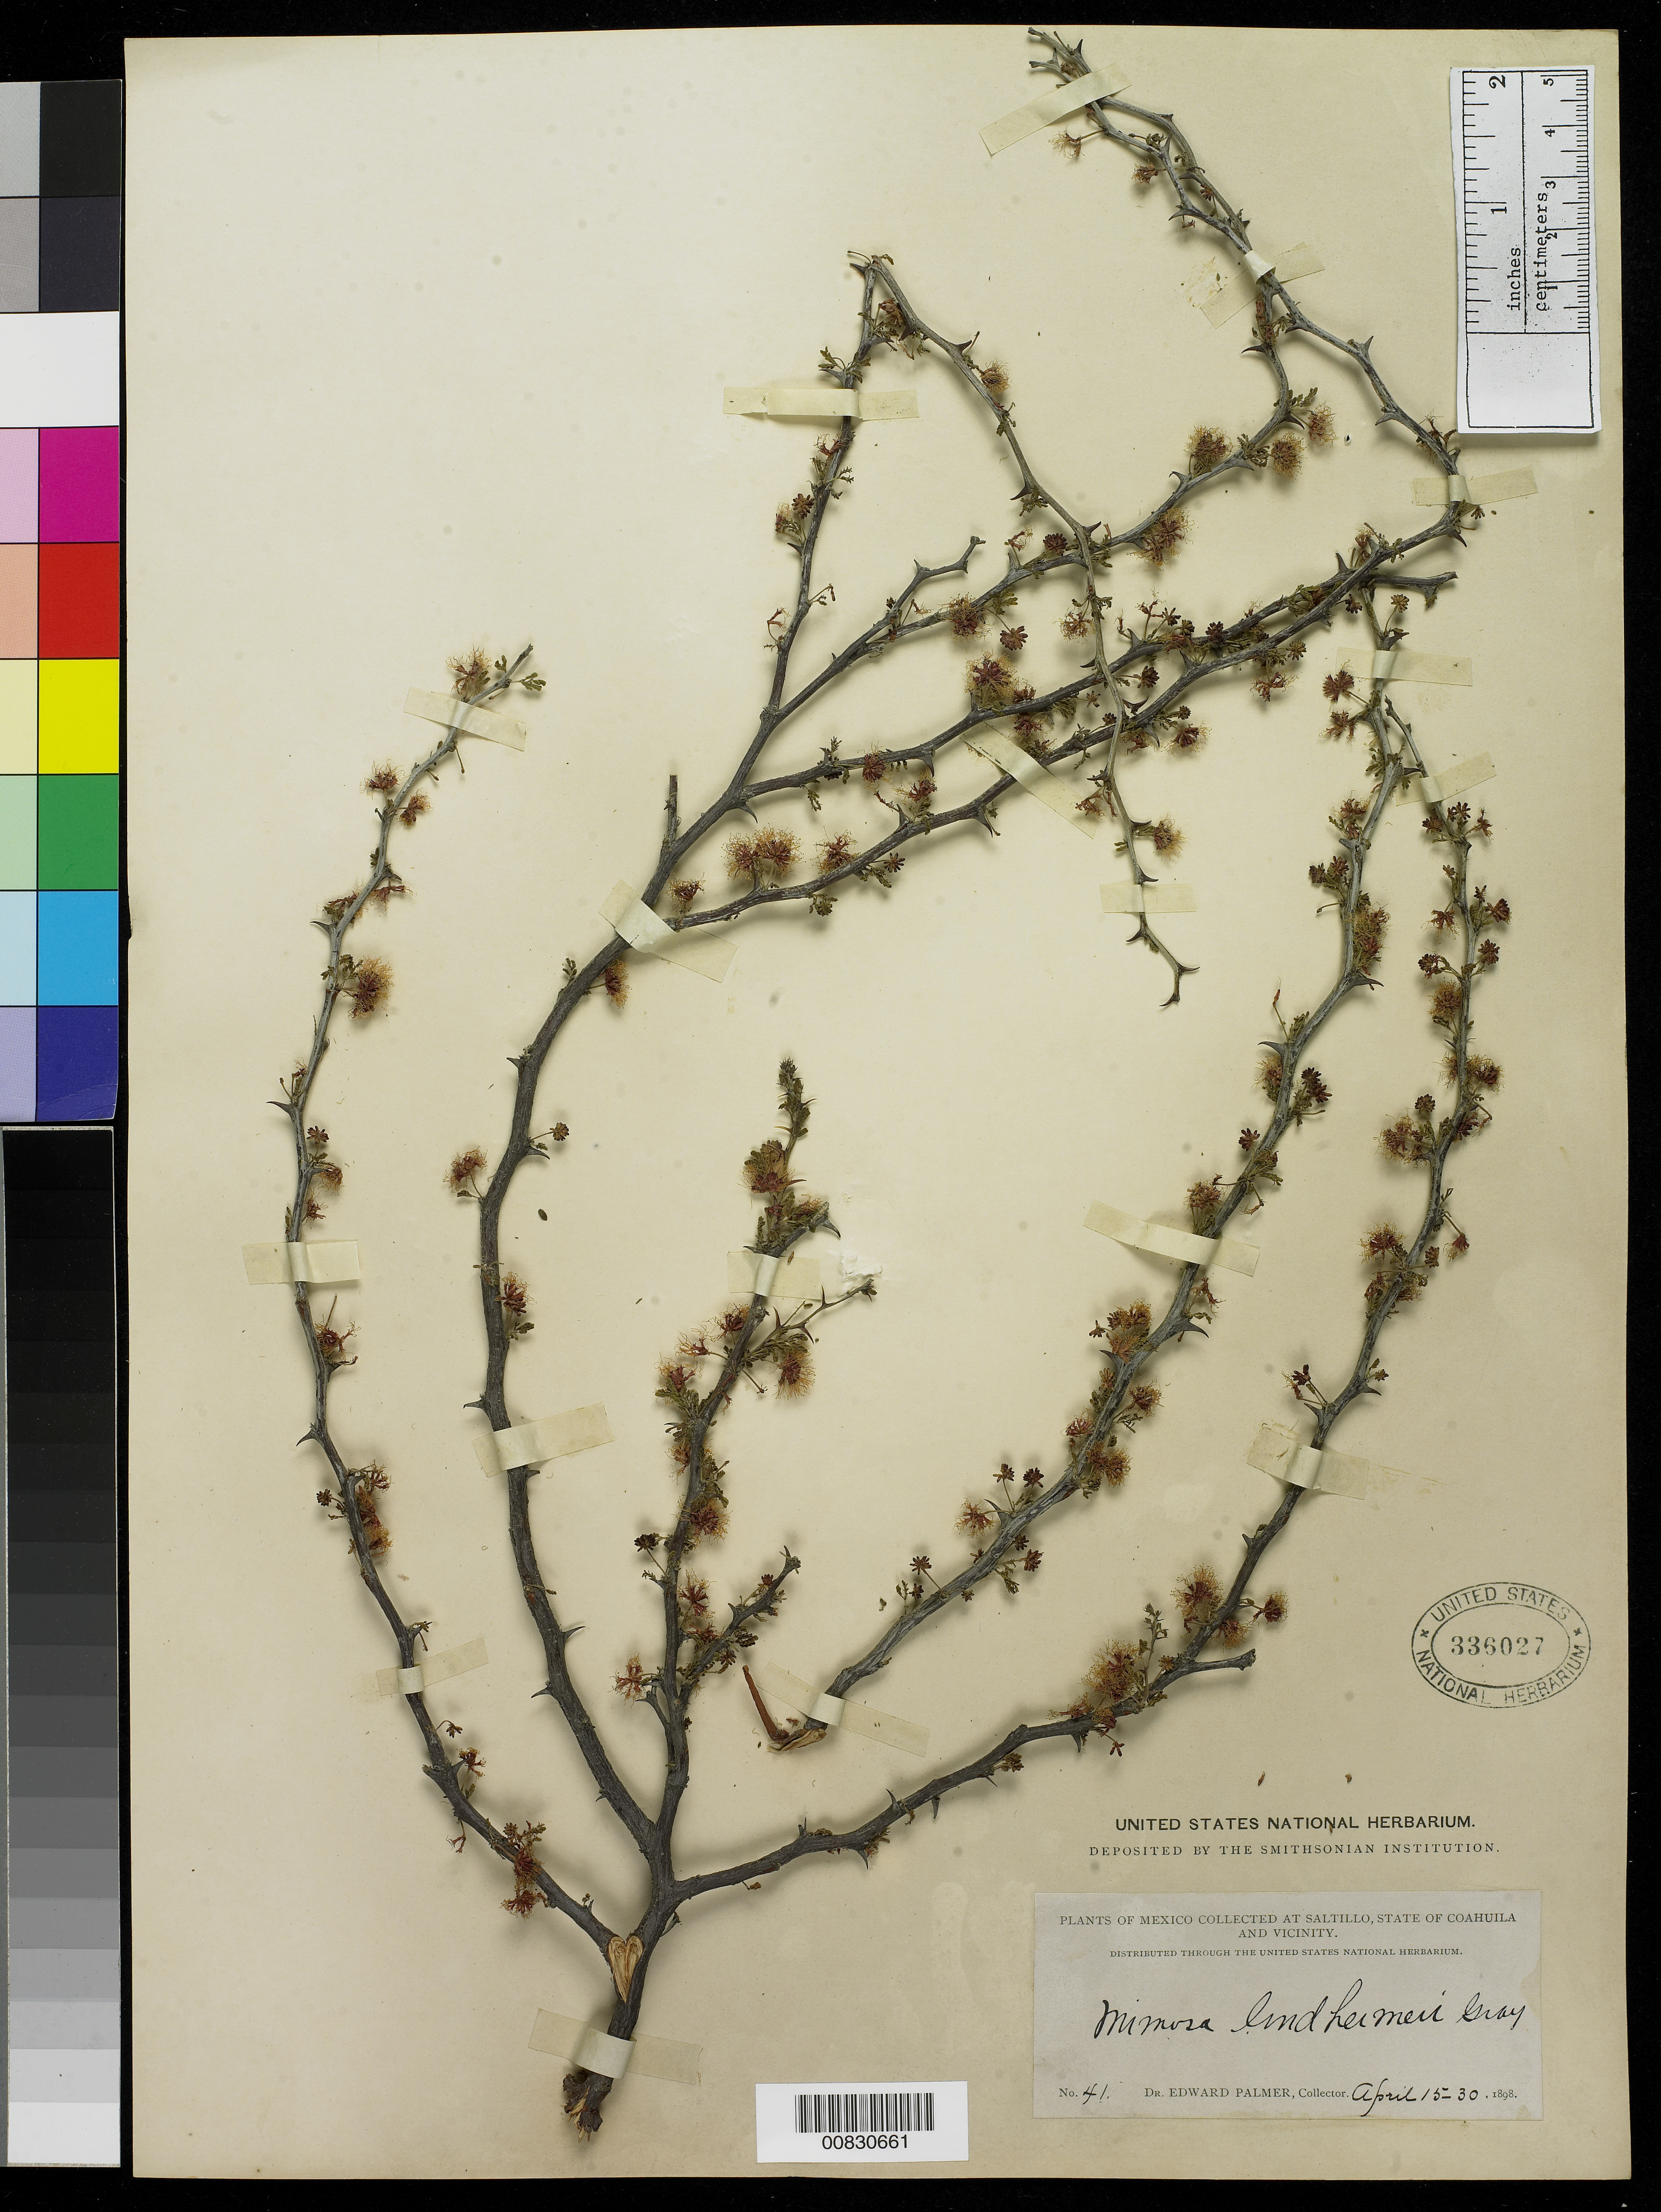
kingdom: Plantae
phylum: Tracheophyta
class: Magnoliopsida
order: Fabales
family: Fabaceae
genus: Mimosa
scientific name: Mimosa lindheimeri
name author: A. Gray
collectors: E. Palmer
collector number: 41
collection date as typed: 15 Apr 1898 to 30 Apr 1898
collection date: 1898-04-15/1898-04-30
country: Mexico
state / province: Coahuila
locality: Saltillo, Coahuila and vicinity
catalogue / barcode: US 336027